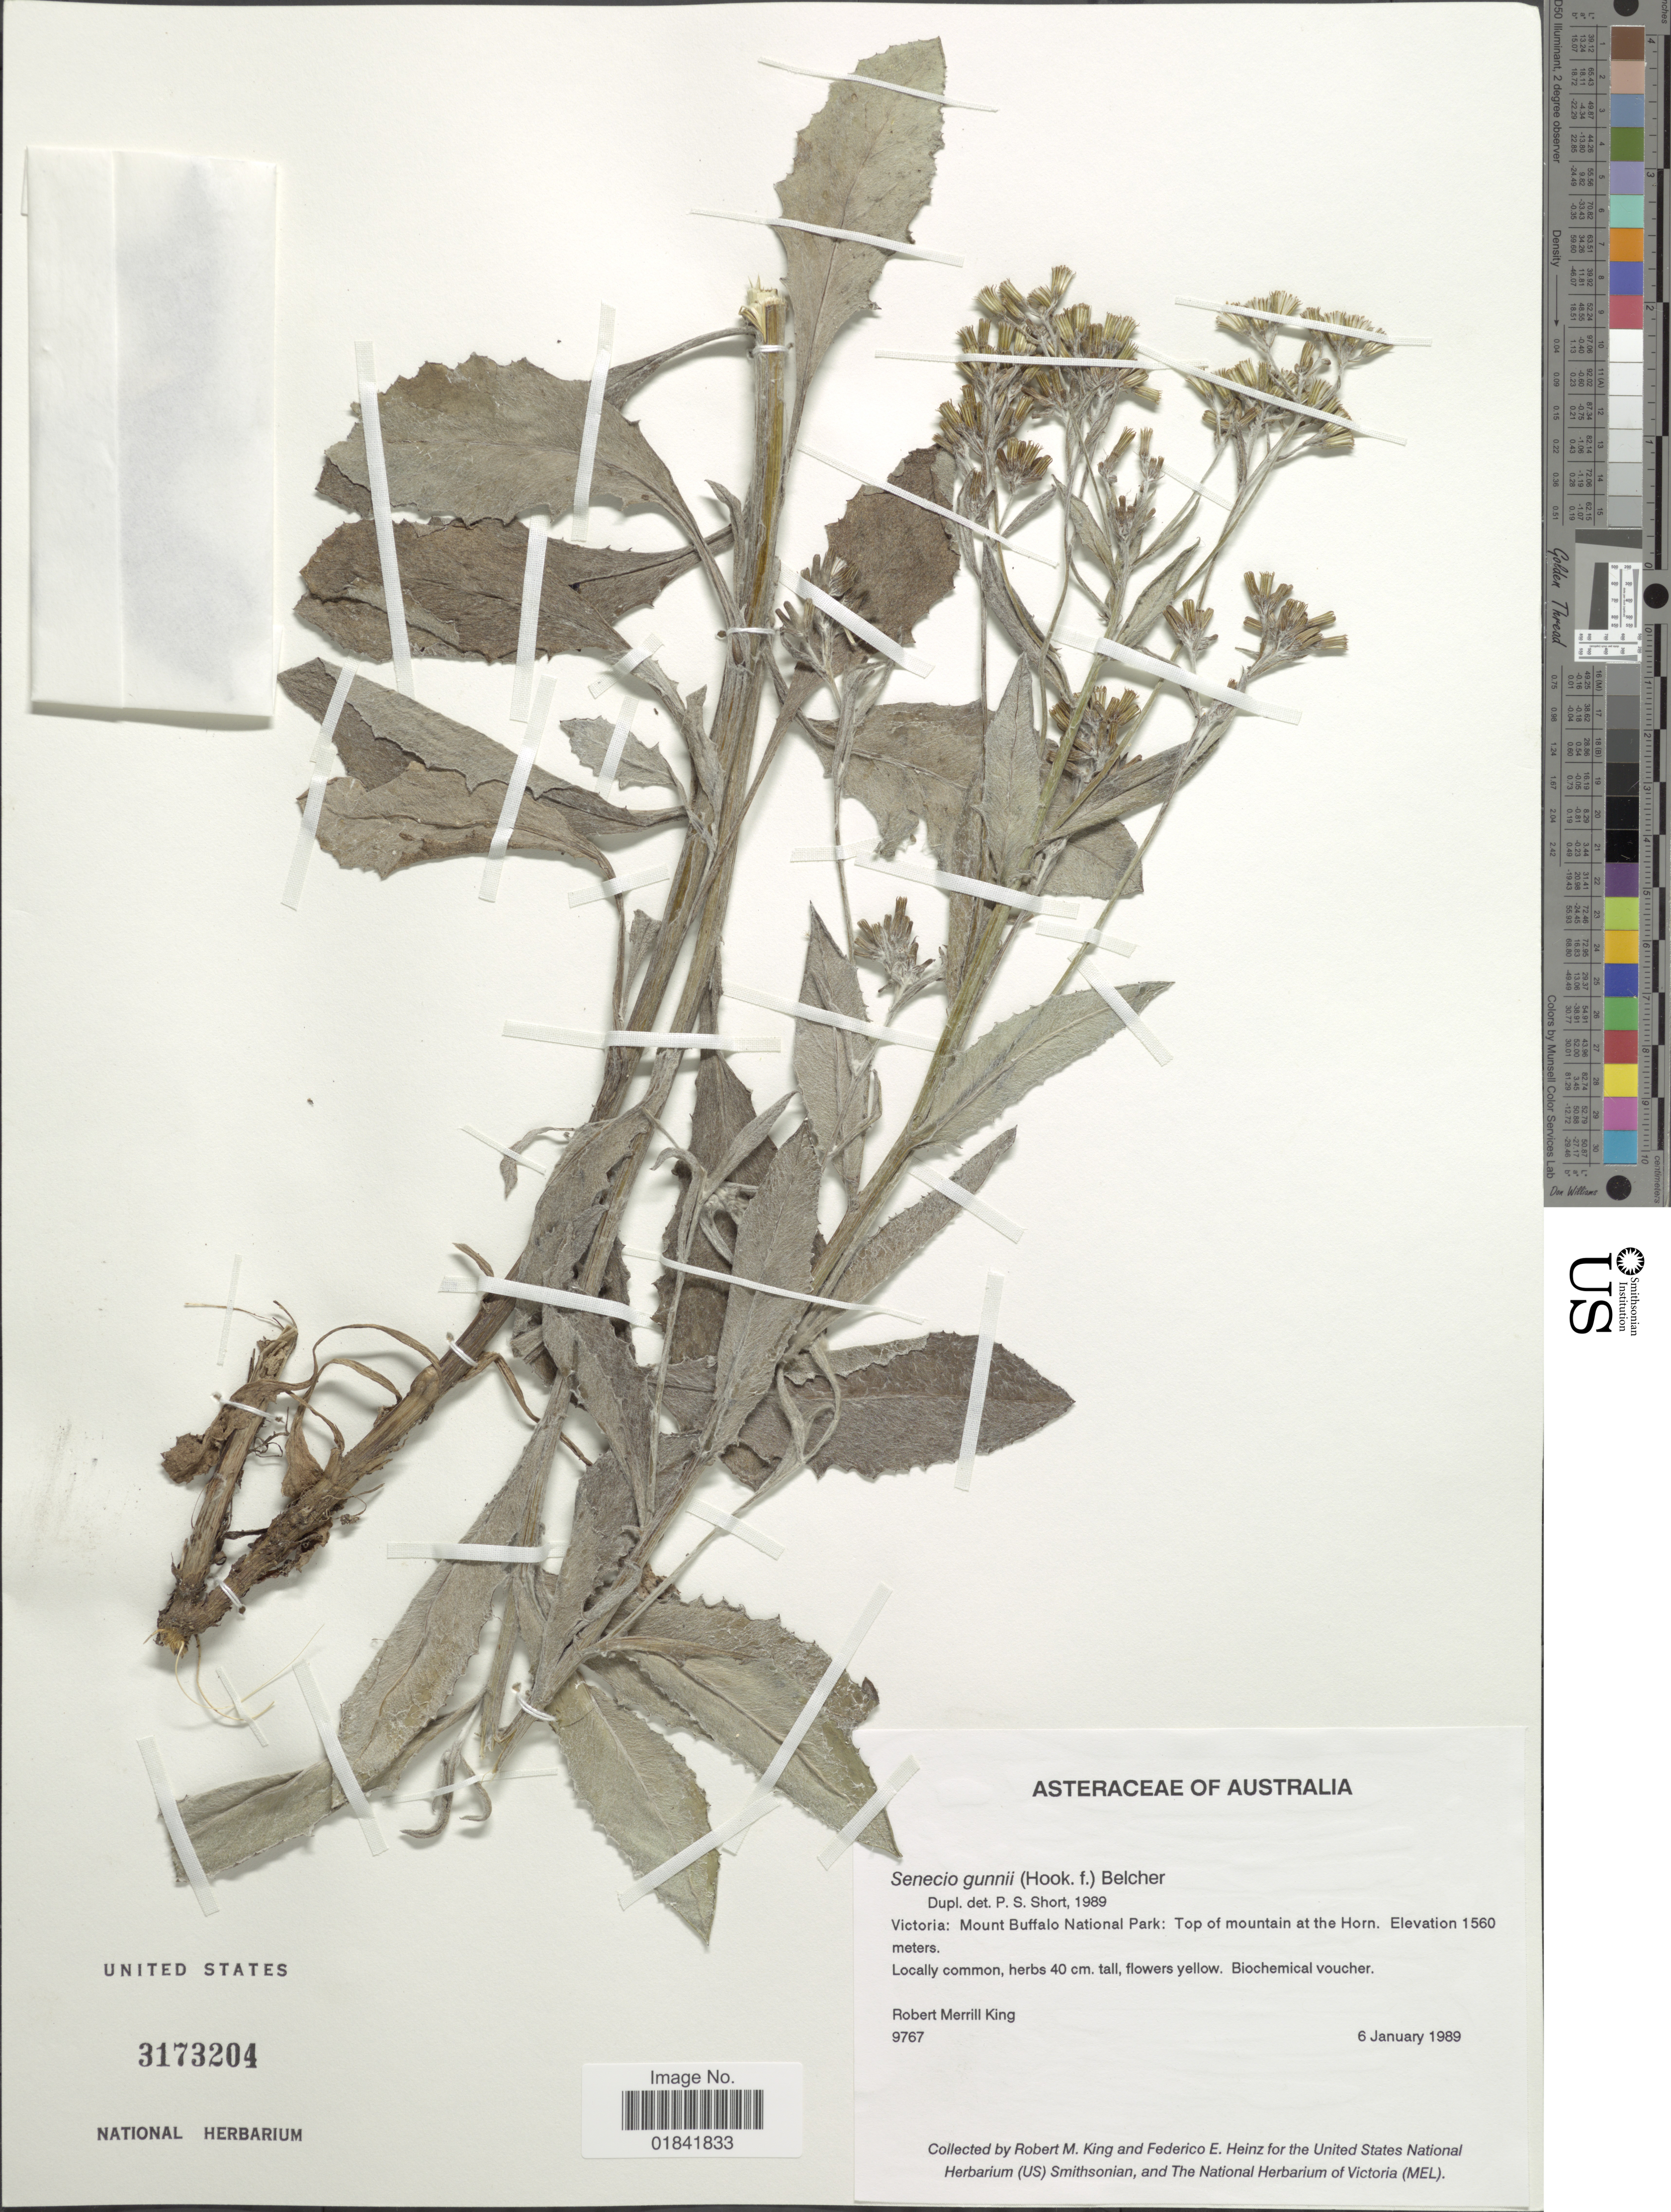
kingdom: Plantae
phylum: Tracheophyta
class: Magnoliopsida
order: Asterales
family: Asteraceae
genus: Senecio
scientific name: Senecio gunnii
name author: (Hook. f.) Belcher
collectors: R. M. King & F. Heinz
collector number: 9767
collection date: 1989-01-06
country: Australia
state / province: Victoria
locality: Victoria: Mount Buffalo National Park: Top of mountain at the Horn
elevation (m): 1560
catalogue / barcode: US 3173204